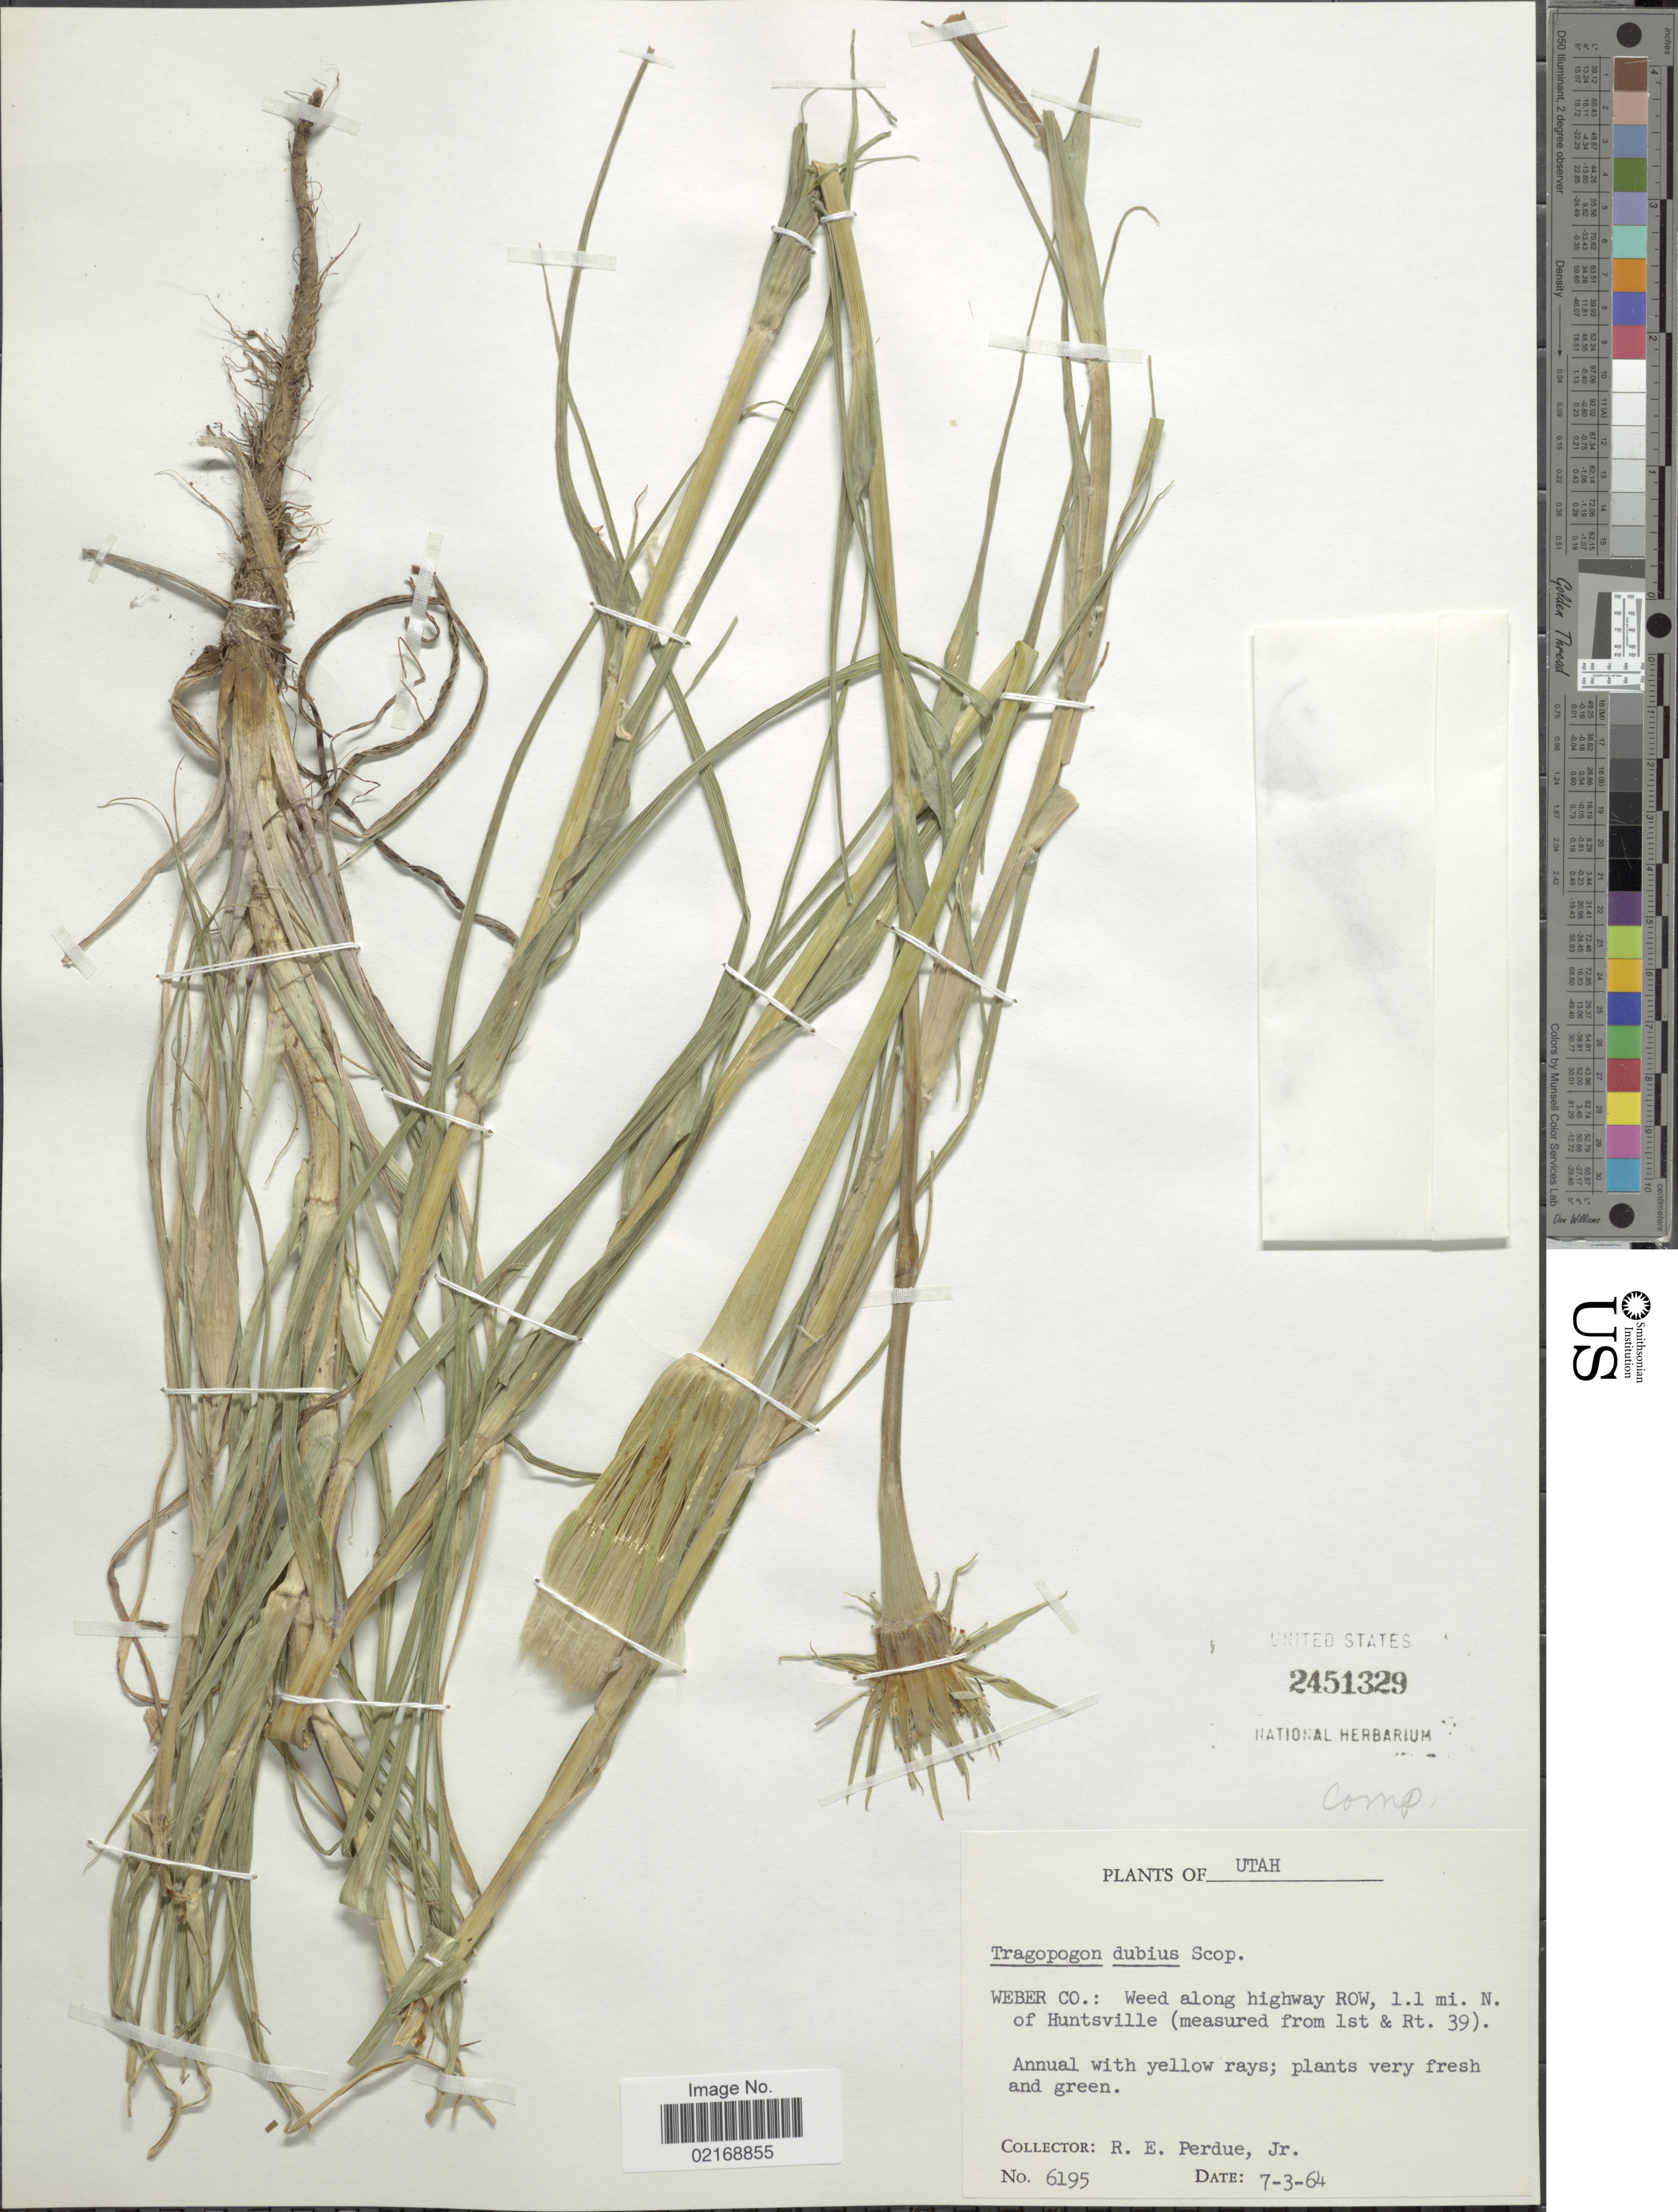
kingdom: Plantae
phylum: Tracheophyta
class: Magnoliopsida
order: Asterales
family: Asteraceae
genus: Tragopogon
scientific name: Tragopogon dubius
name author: Scop.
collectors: R. E. Perdue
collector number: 6195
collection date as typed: Transcribed d/m/y: 3/7/64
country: United States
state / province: Utah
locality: Weber Co.: along highway ROW, 1.1 mi. N. of Huntersville (measured from 1st & Rt. 39)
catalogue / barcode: US 2451329